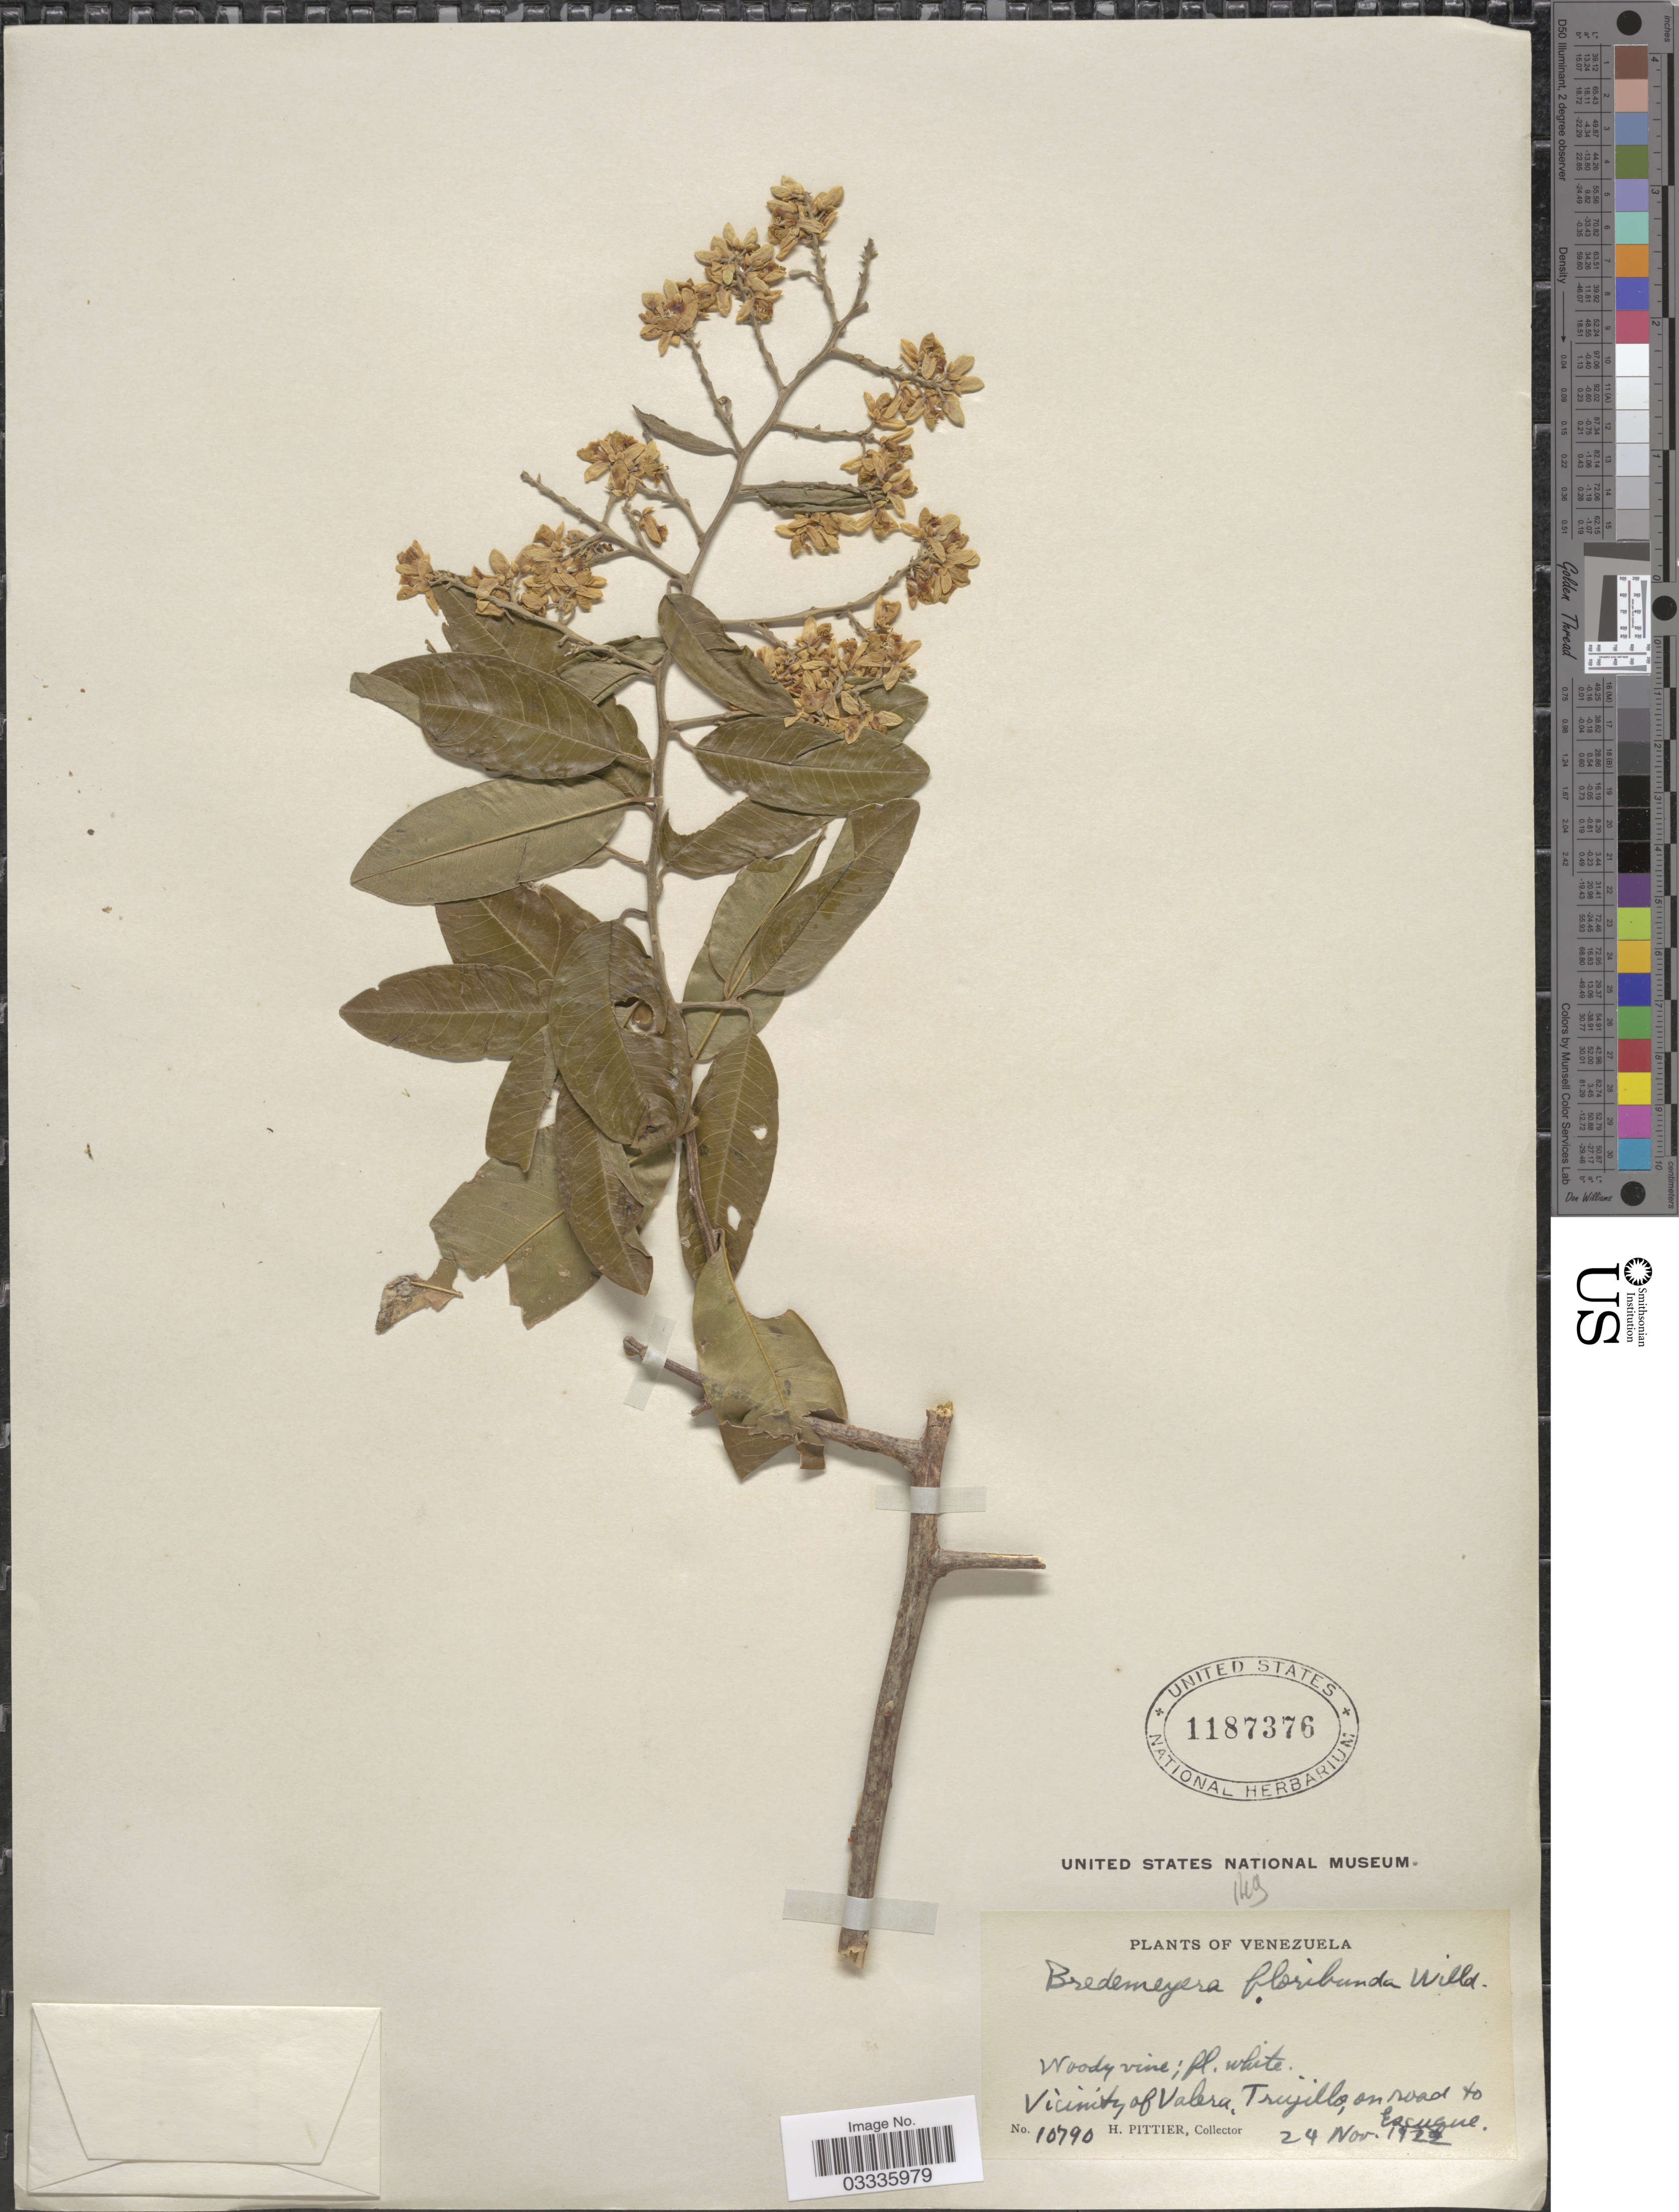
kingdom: Plantae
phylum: Tracheophyta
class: Magnoliopsida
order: Fabales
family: Polygalaceae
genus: Bredemeyera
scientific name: Bredemeyera floribunda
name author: Willd.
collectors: H. F. Pittier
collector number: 10790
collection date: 1922-11-24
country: Venezuela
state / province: Trujillo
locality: Vicinity of Valera, on road to Escuque.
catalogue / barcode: US 1187376